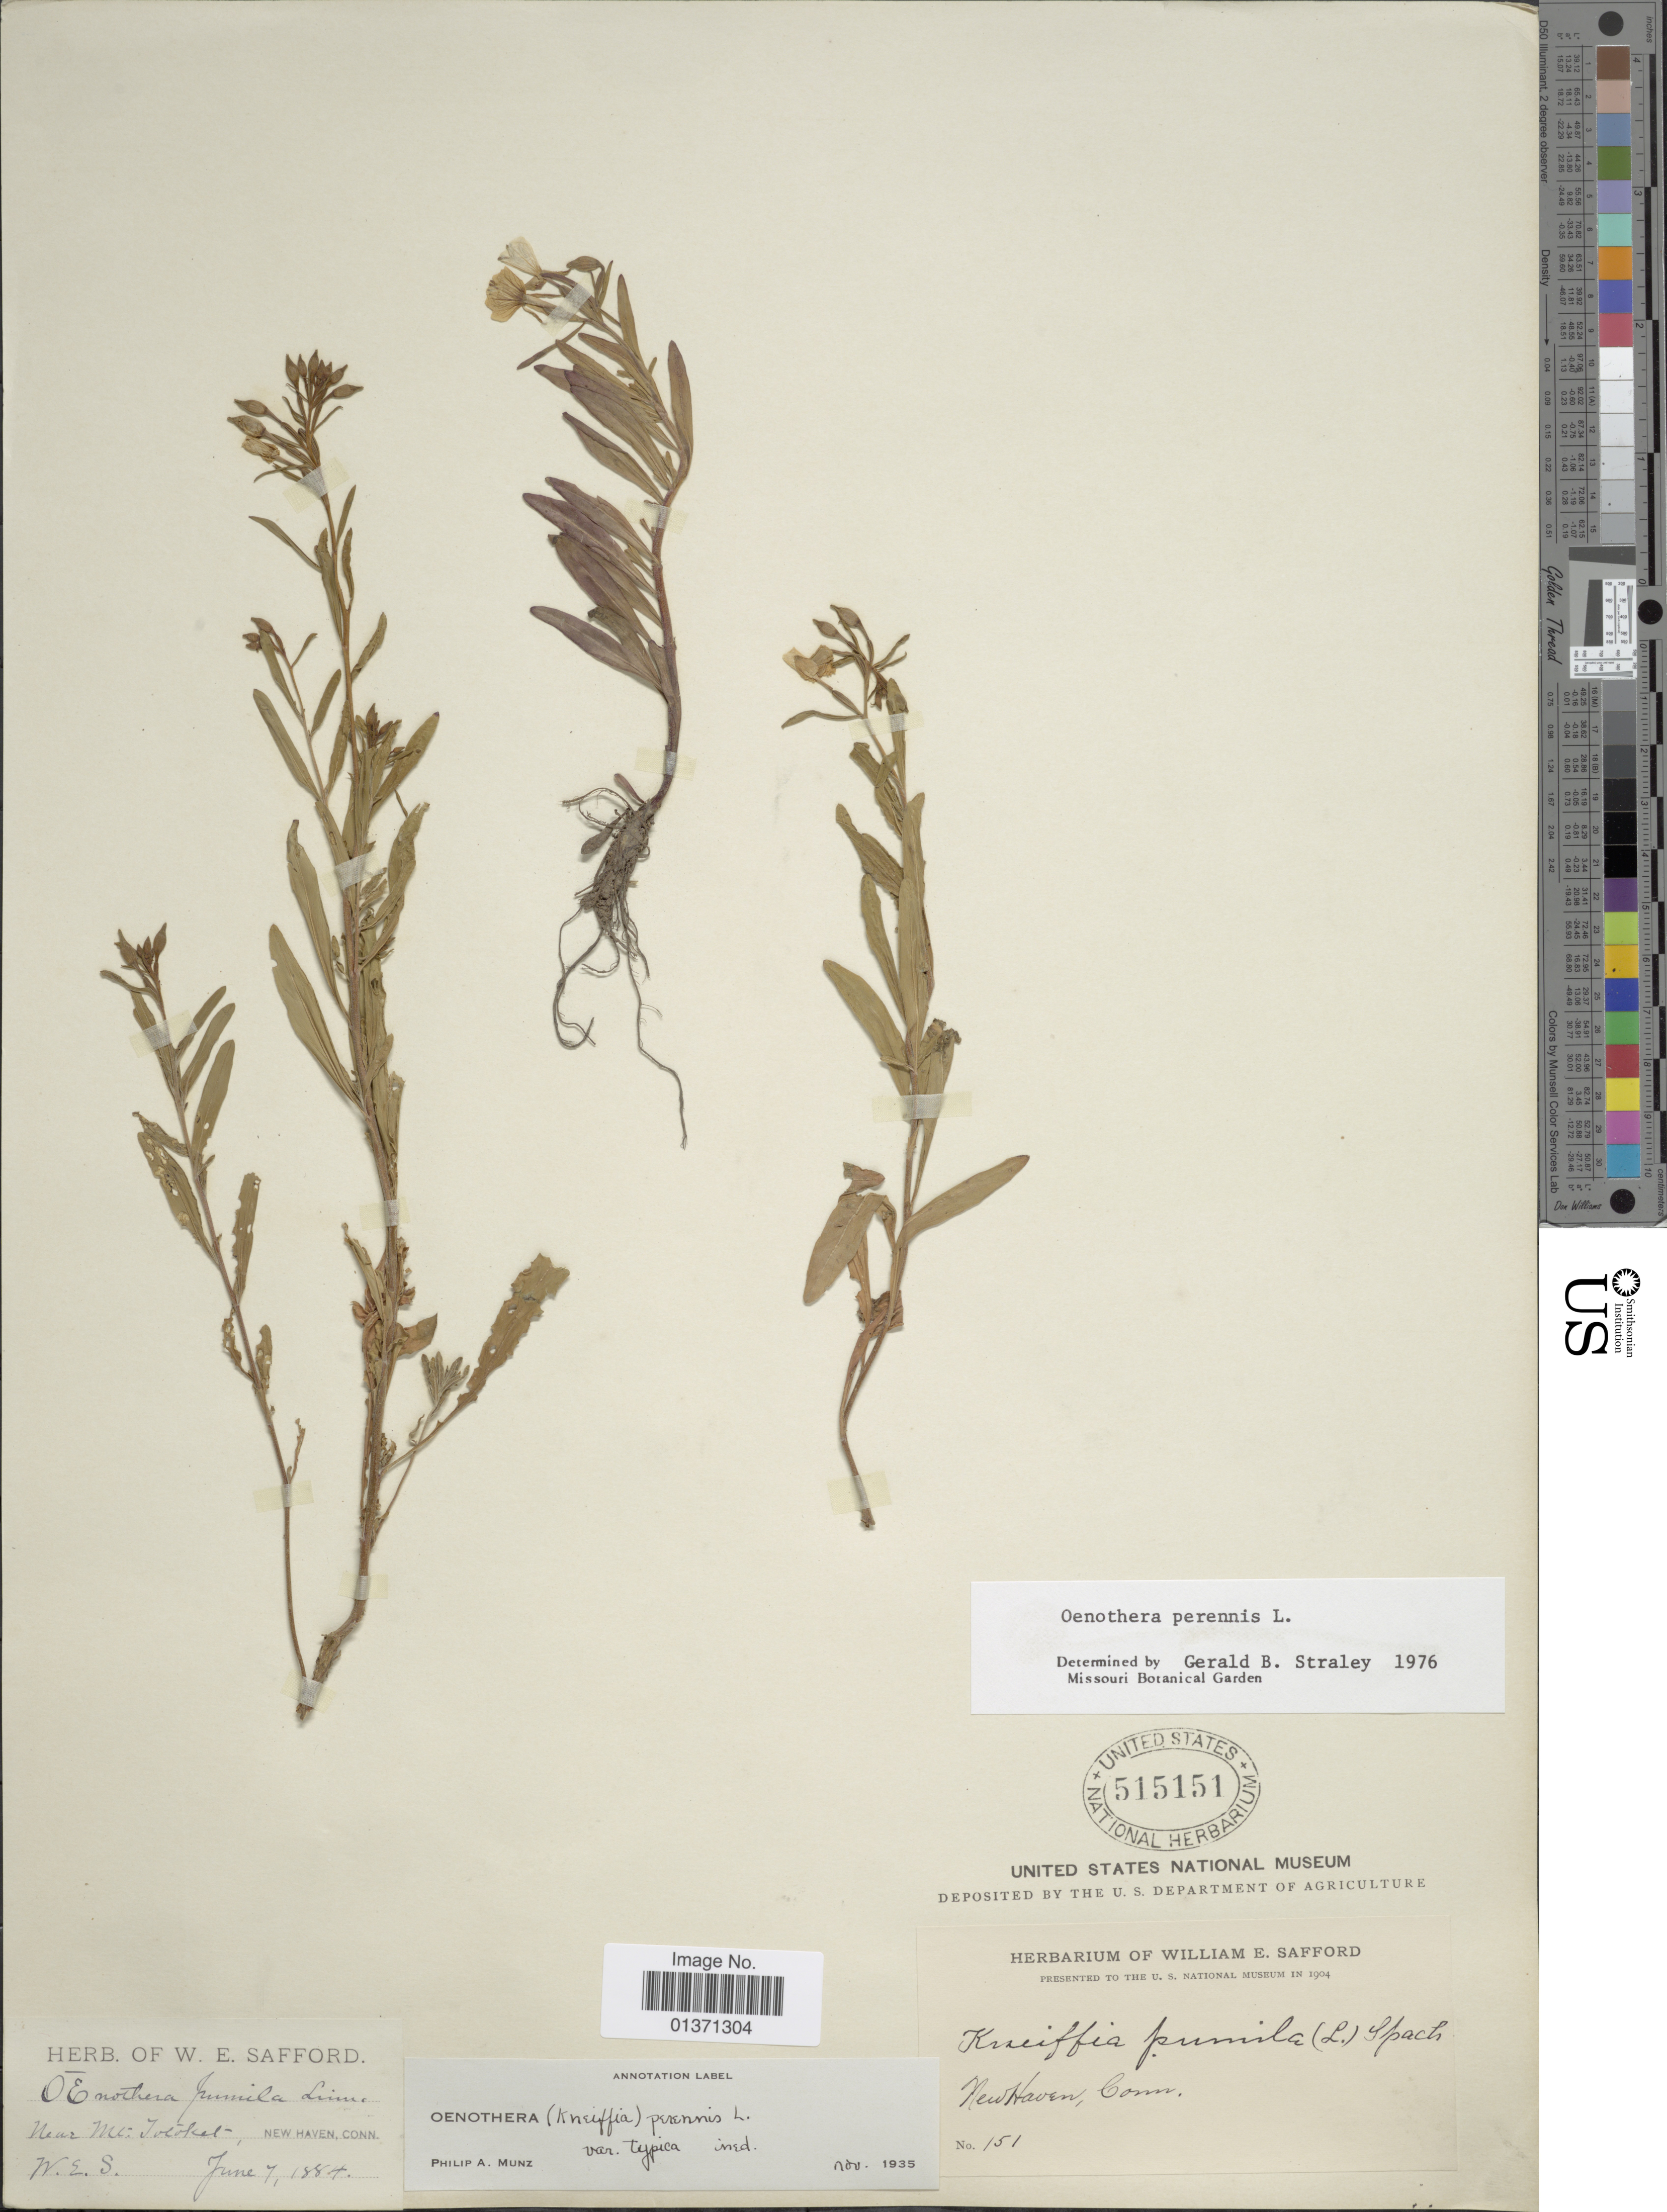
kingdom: Plantae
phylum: Tracheophyta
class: Magnoliopsida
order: Myrtales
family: Onagraceae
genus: Oenothera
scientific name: Oenothera perennis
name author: L.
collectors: W. E. Safford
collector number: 151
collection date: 1884-06-07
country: United States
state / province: Connecticut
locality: Near Mt. Joliet, New Haven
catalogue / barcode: US 515151